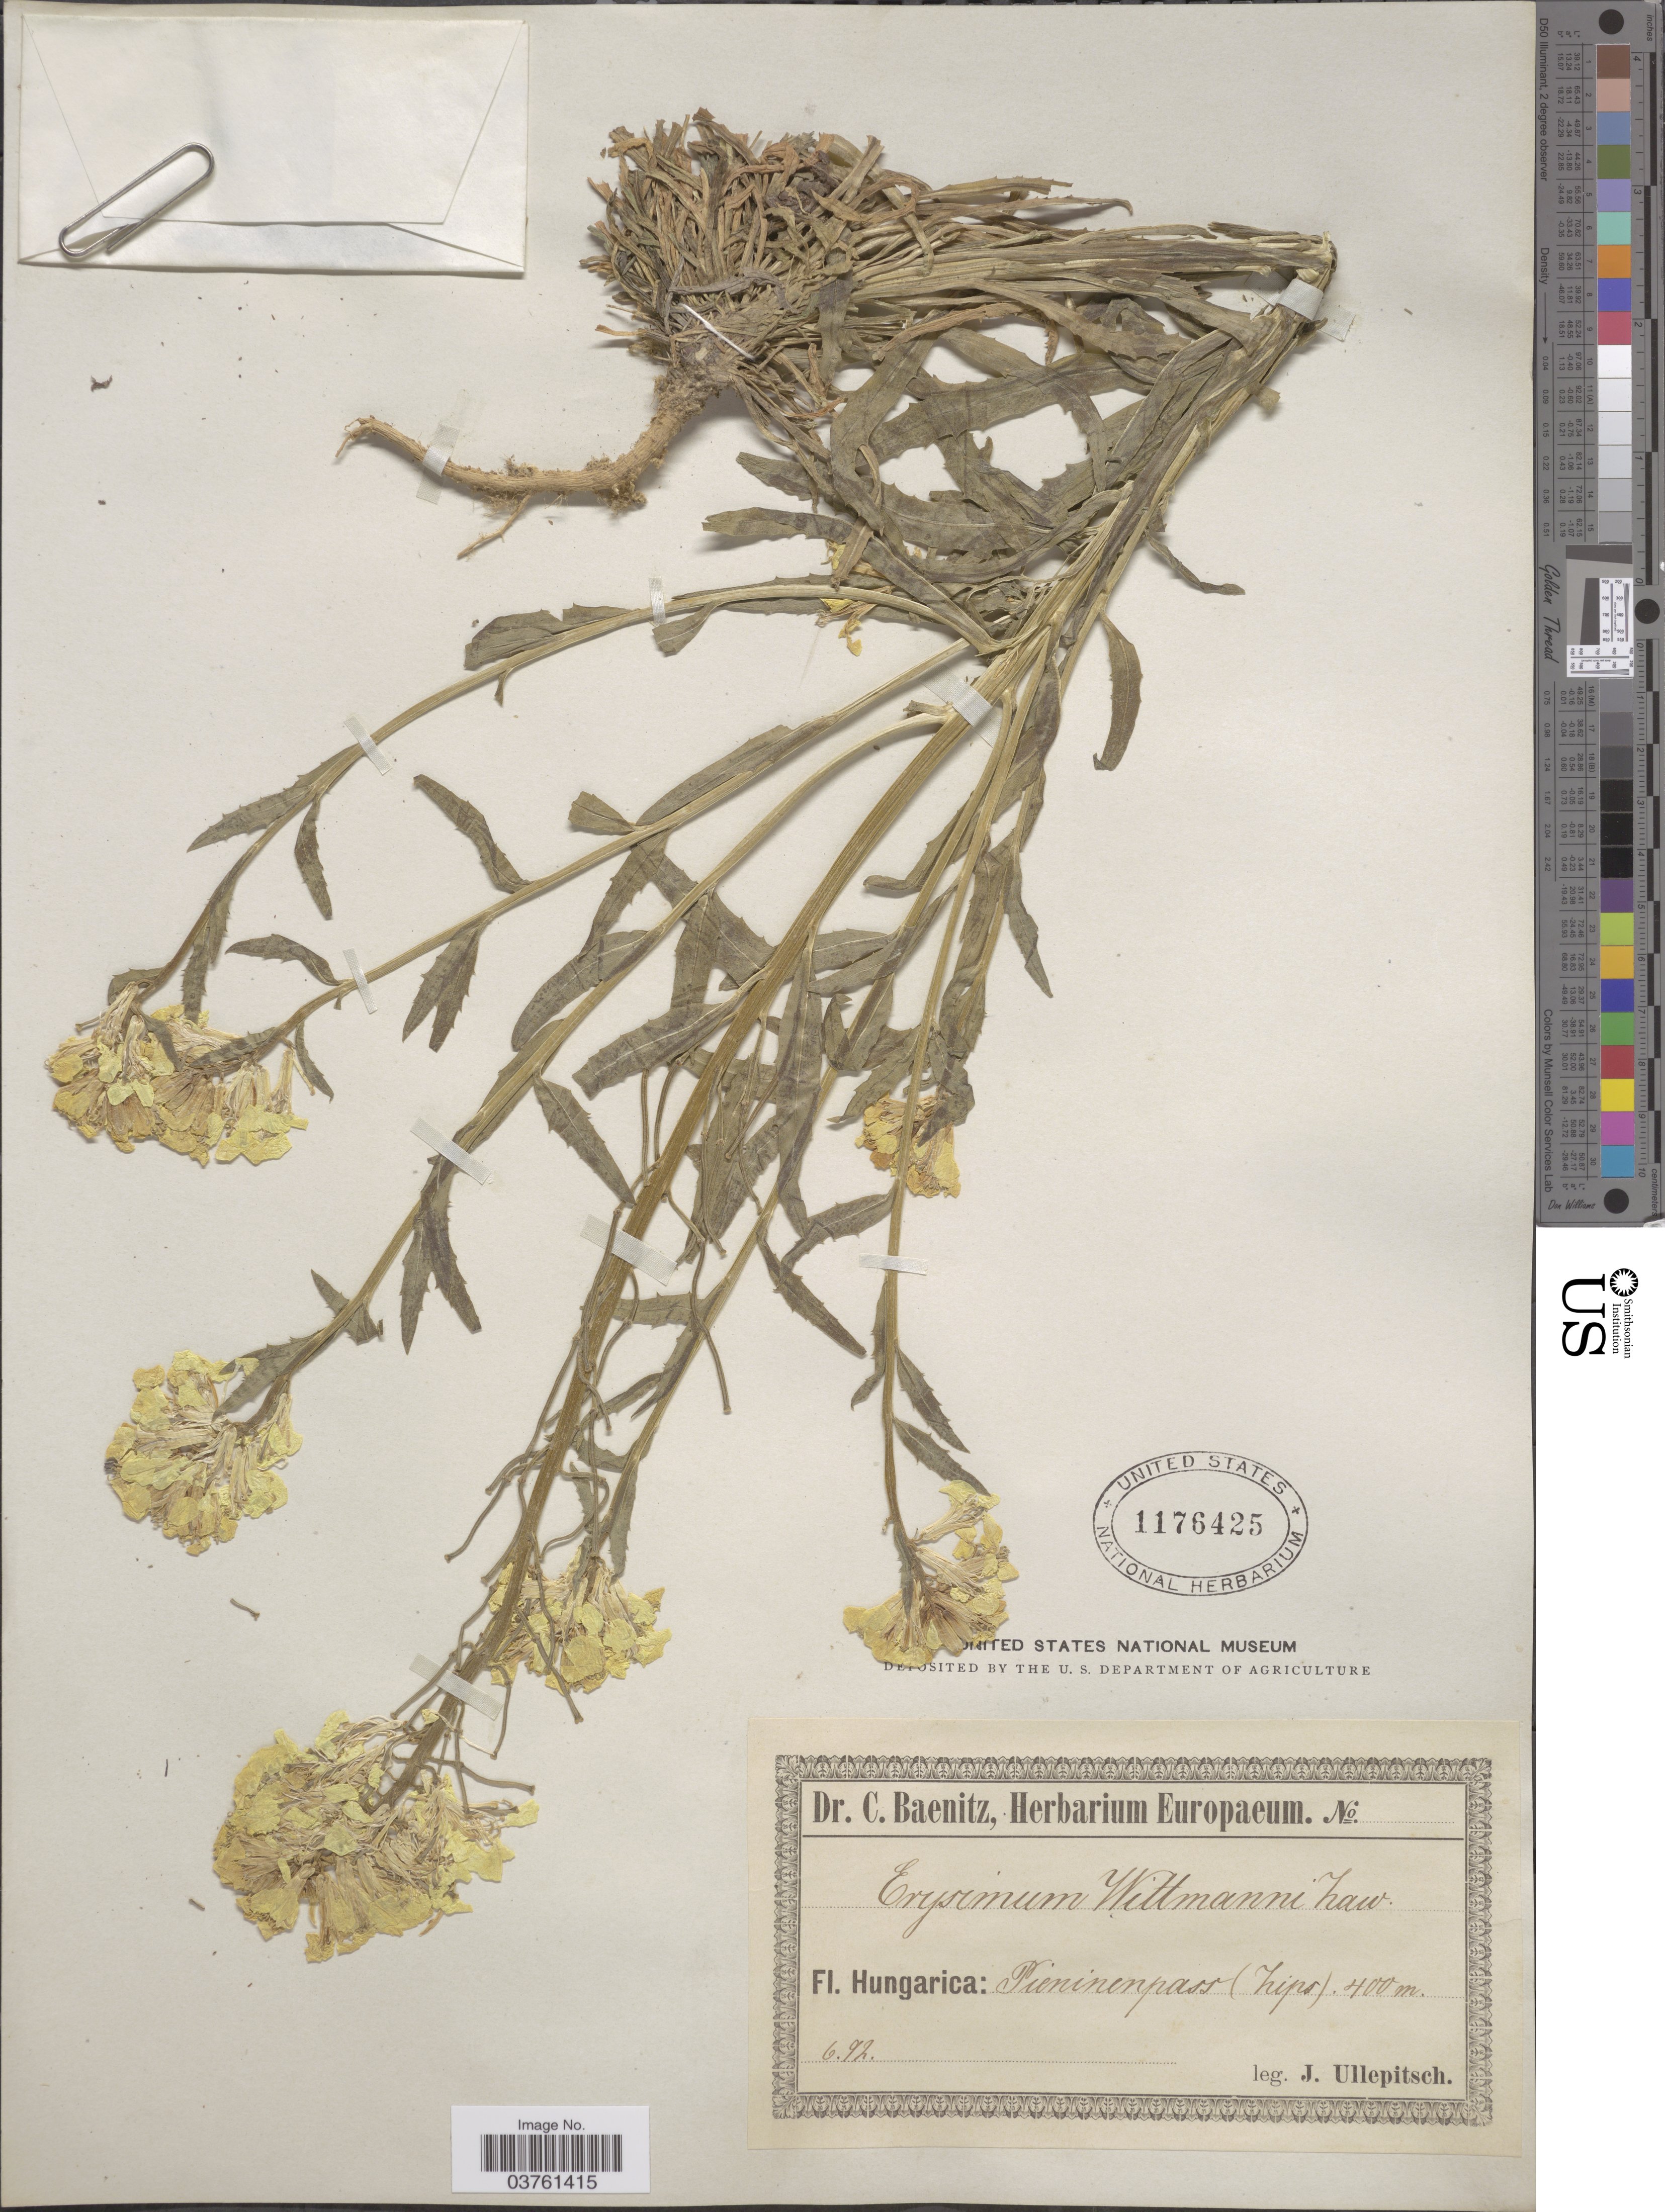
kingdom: Plantae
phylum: Tracheophyta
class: Magnoliopsida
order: Brassicales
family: Brassicaceae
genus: Erysimum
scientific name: Erysimum witmannii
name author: Zaw.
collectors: J. Ullepitsch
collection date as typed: Transcribed d/m/y: /6/92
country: Hungary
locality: Hungarica: Pinninenpass (Zips).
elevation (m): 400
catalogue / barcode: US 1176425